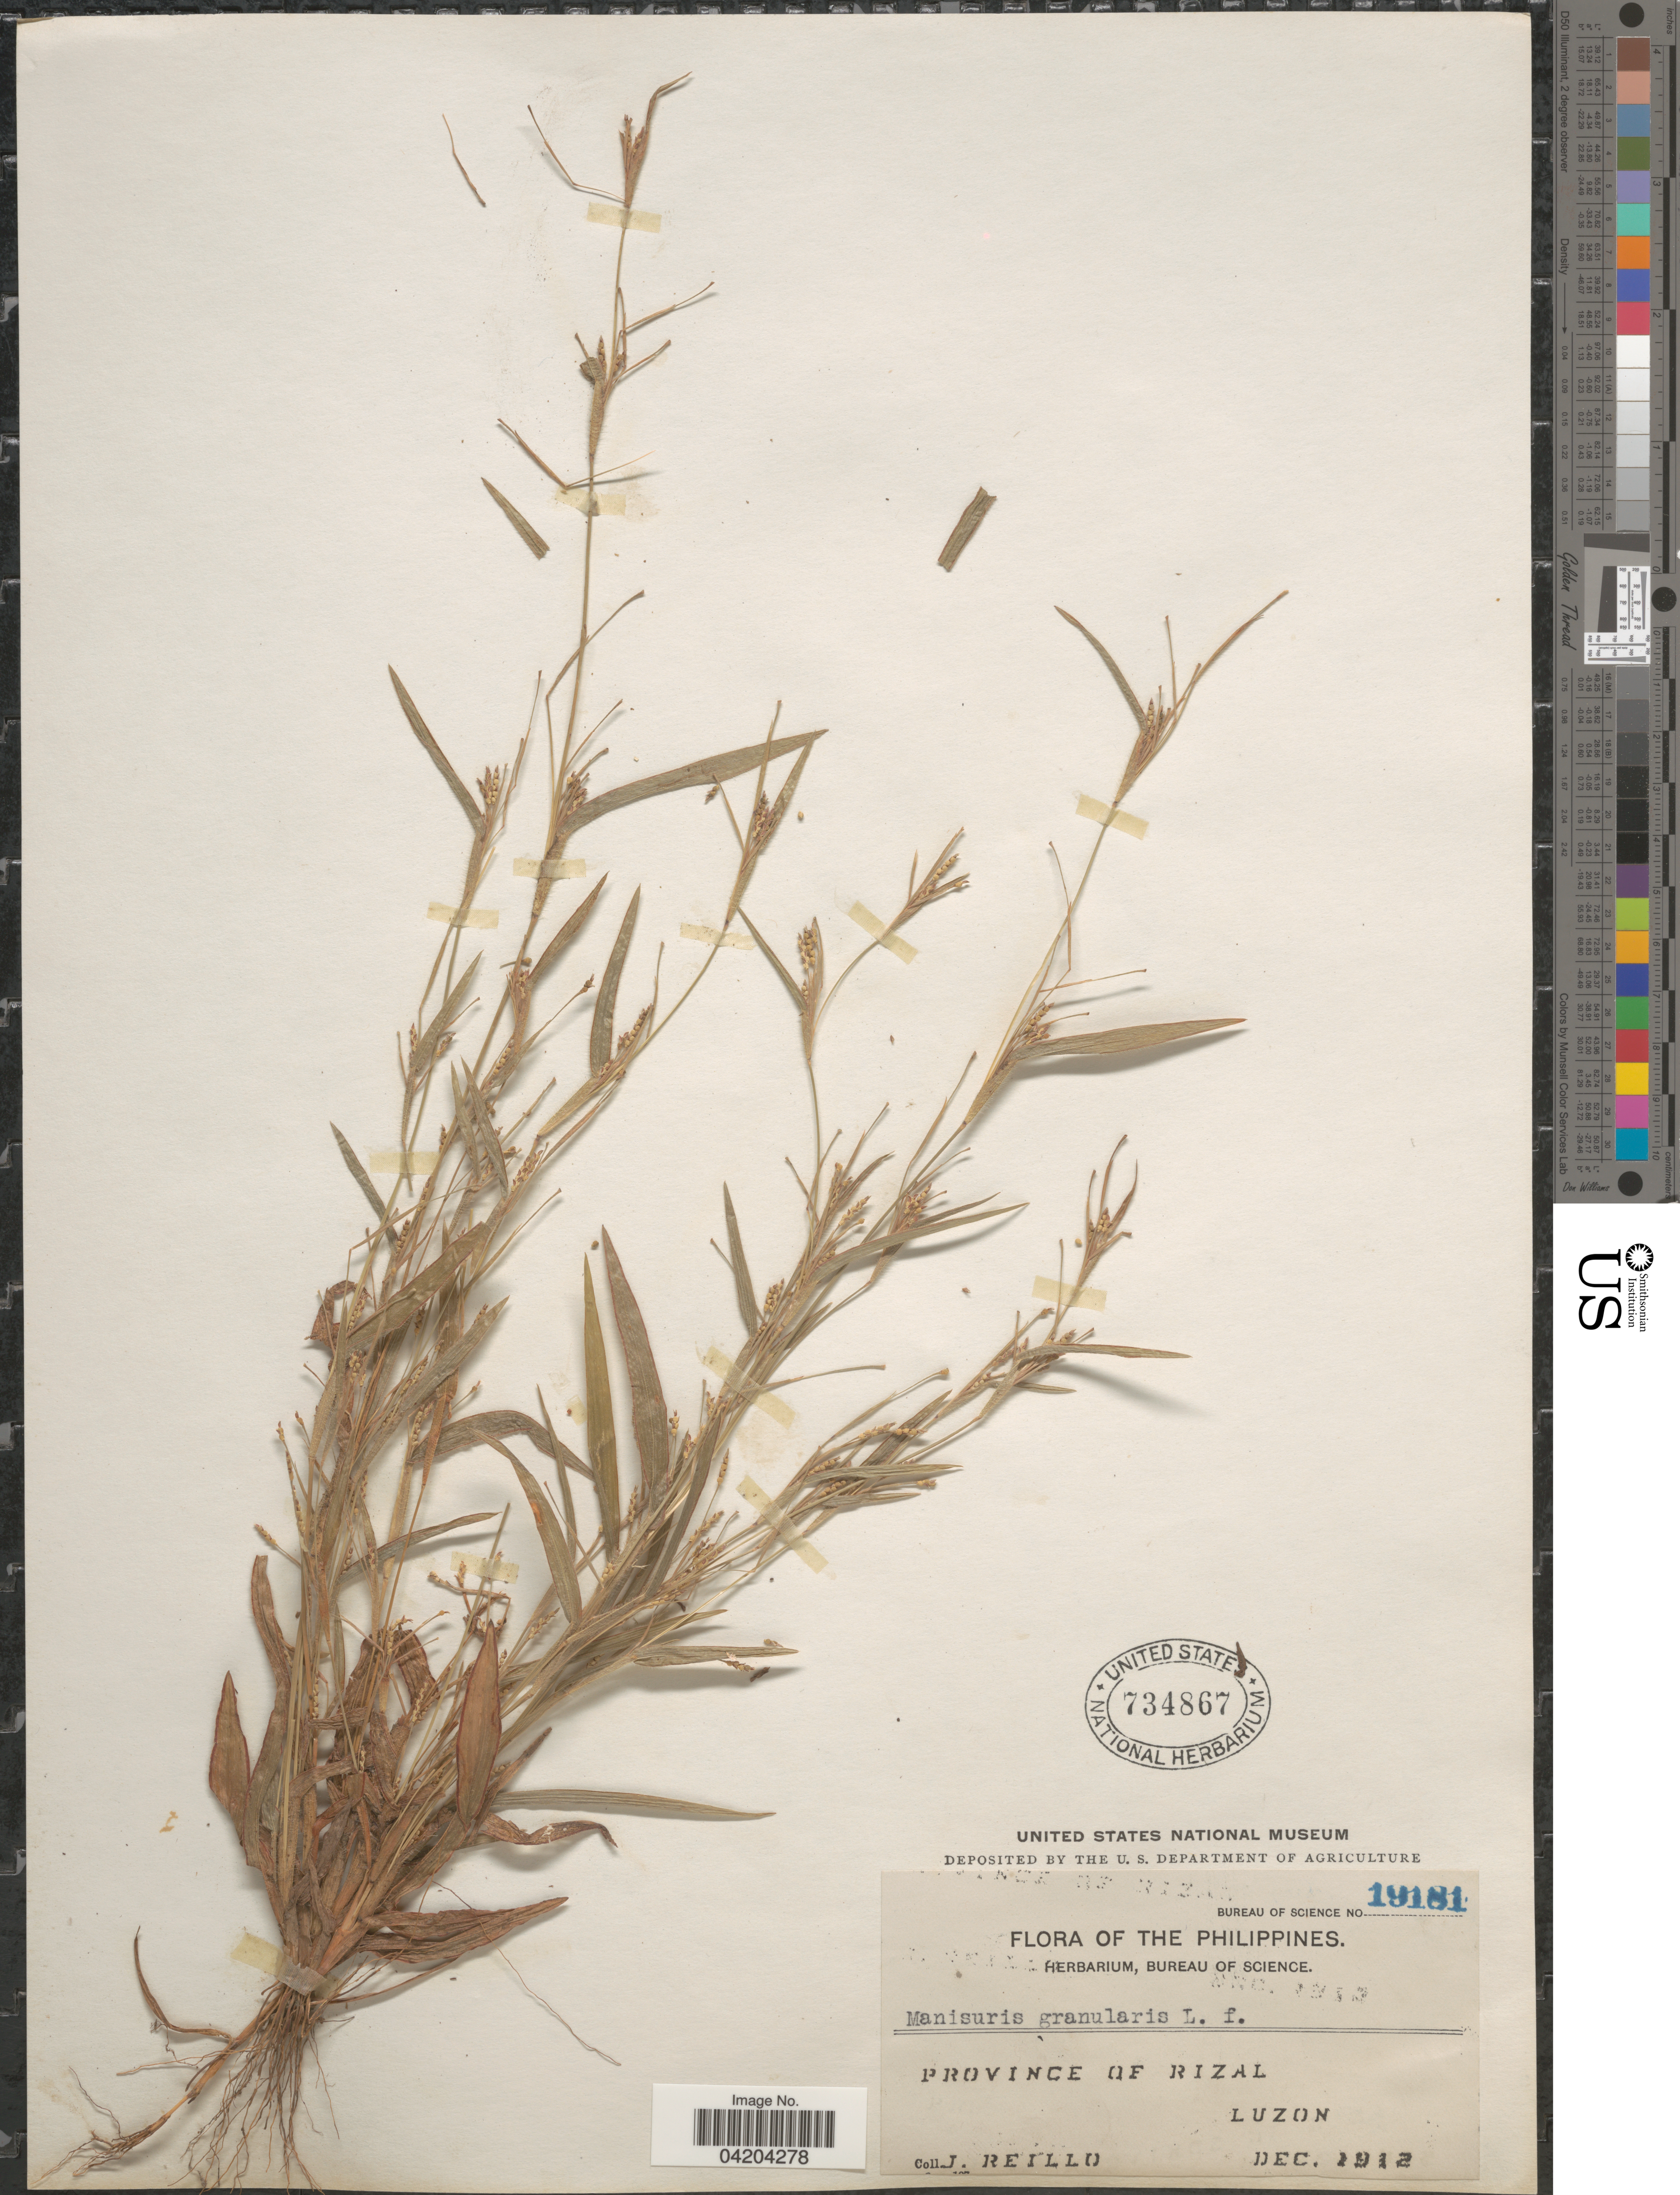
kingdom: Plantae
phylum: Tracheophyta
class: Liliopsida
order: Poales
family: Poaceae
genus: Mnesithea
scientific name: Mnesithea granularis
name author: (L.) de Koning & Sosef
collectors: J. Reillo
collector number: Bureau of Science 19181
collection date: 1912-12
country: Philippines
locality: Province of Rizal. Luzon.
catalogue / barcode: US 734867